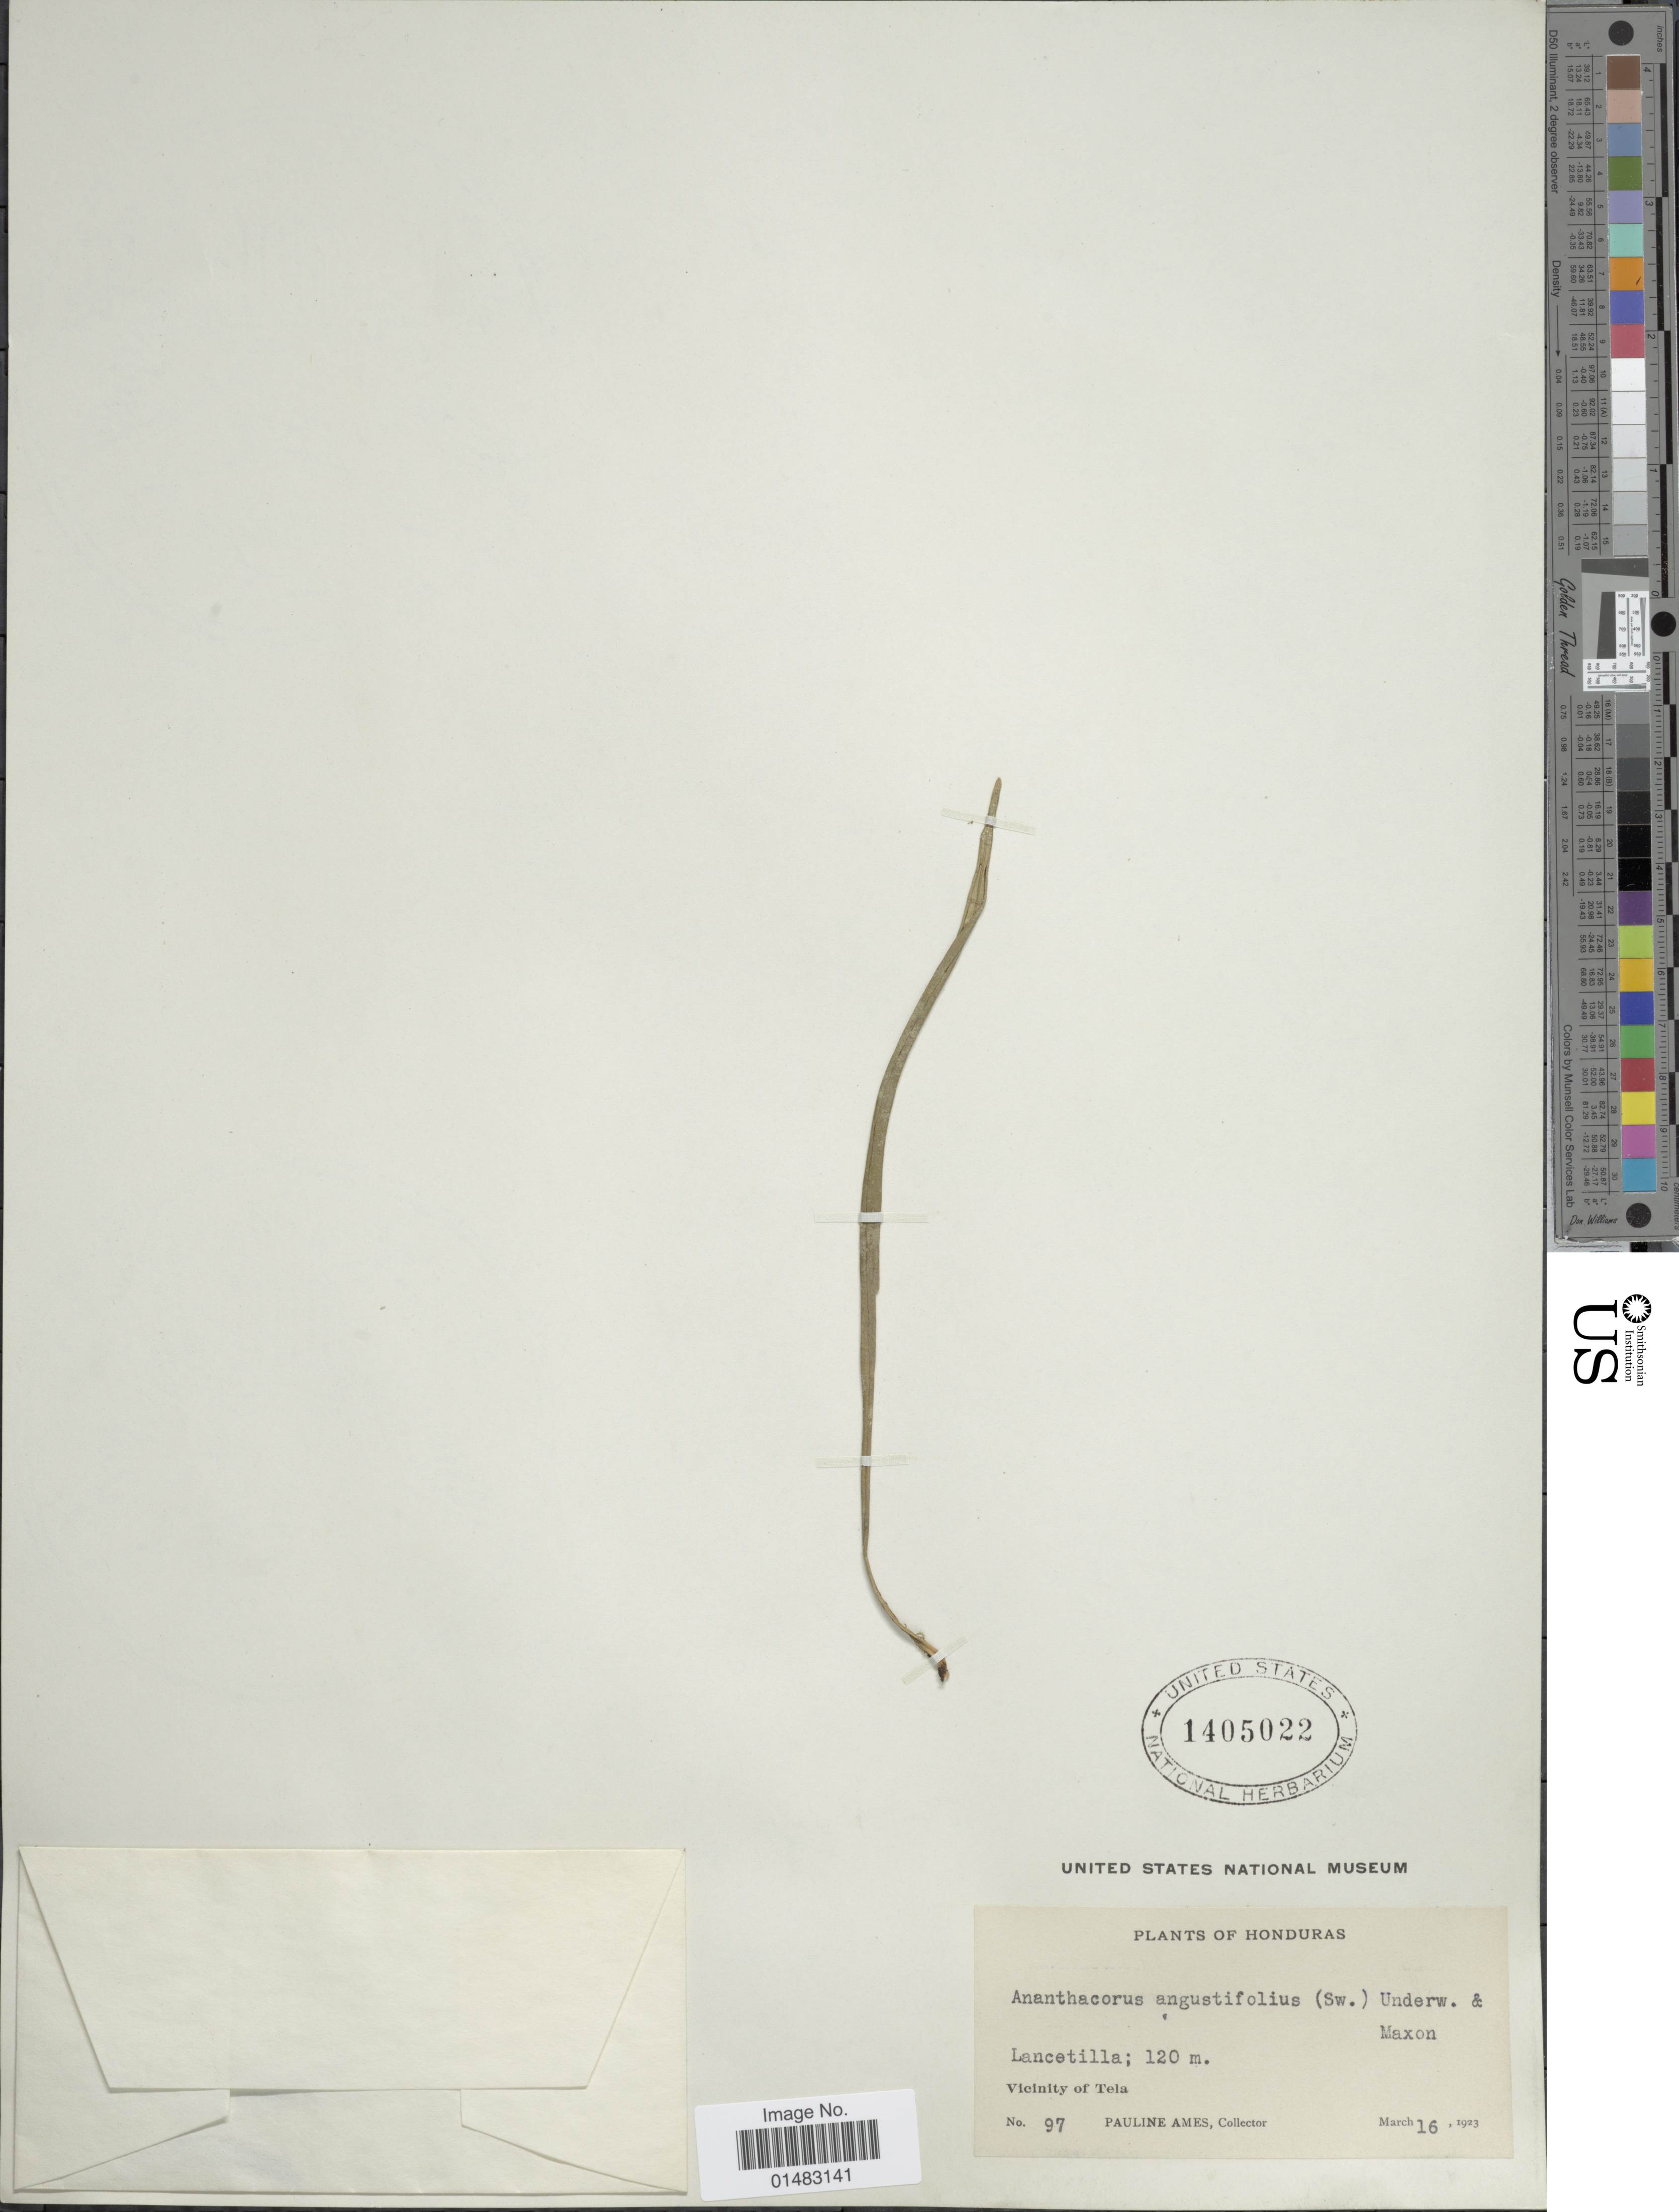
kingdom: Plantae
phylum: Tracheophyta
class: Polypodiopsida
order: Polypodiales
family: Pteridaceae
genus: Ananthacorus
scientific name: Ananthacorus angustifolius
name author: (Sw.) Underw. & Maxon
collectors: P. Ames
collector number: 97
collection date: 1923-03-16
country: Honduras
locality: Lancetilla, Vicinity of Tela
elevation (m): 120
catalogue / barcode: US 1405022